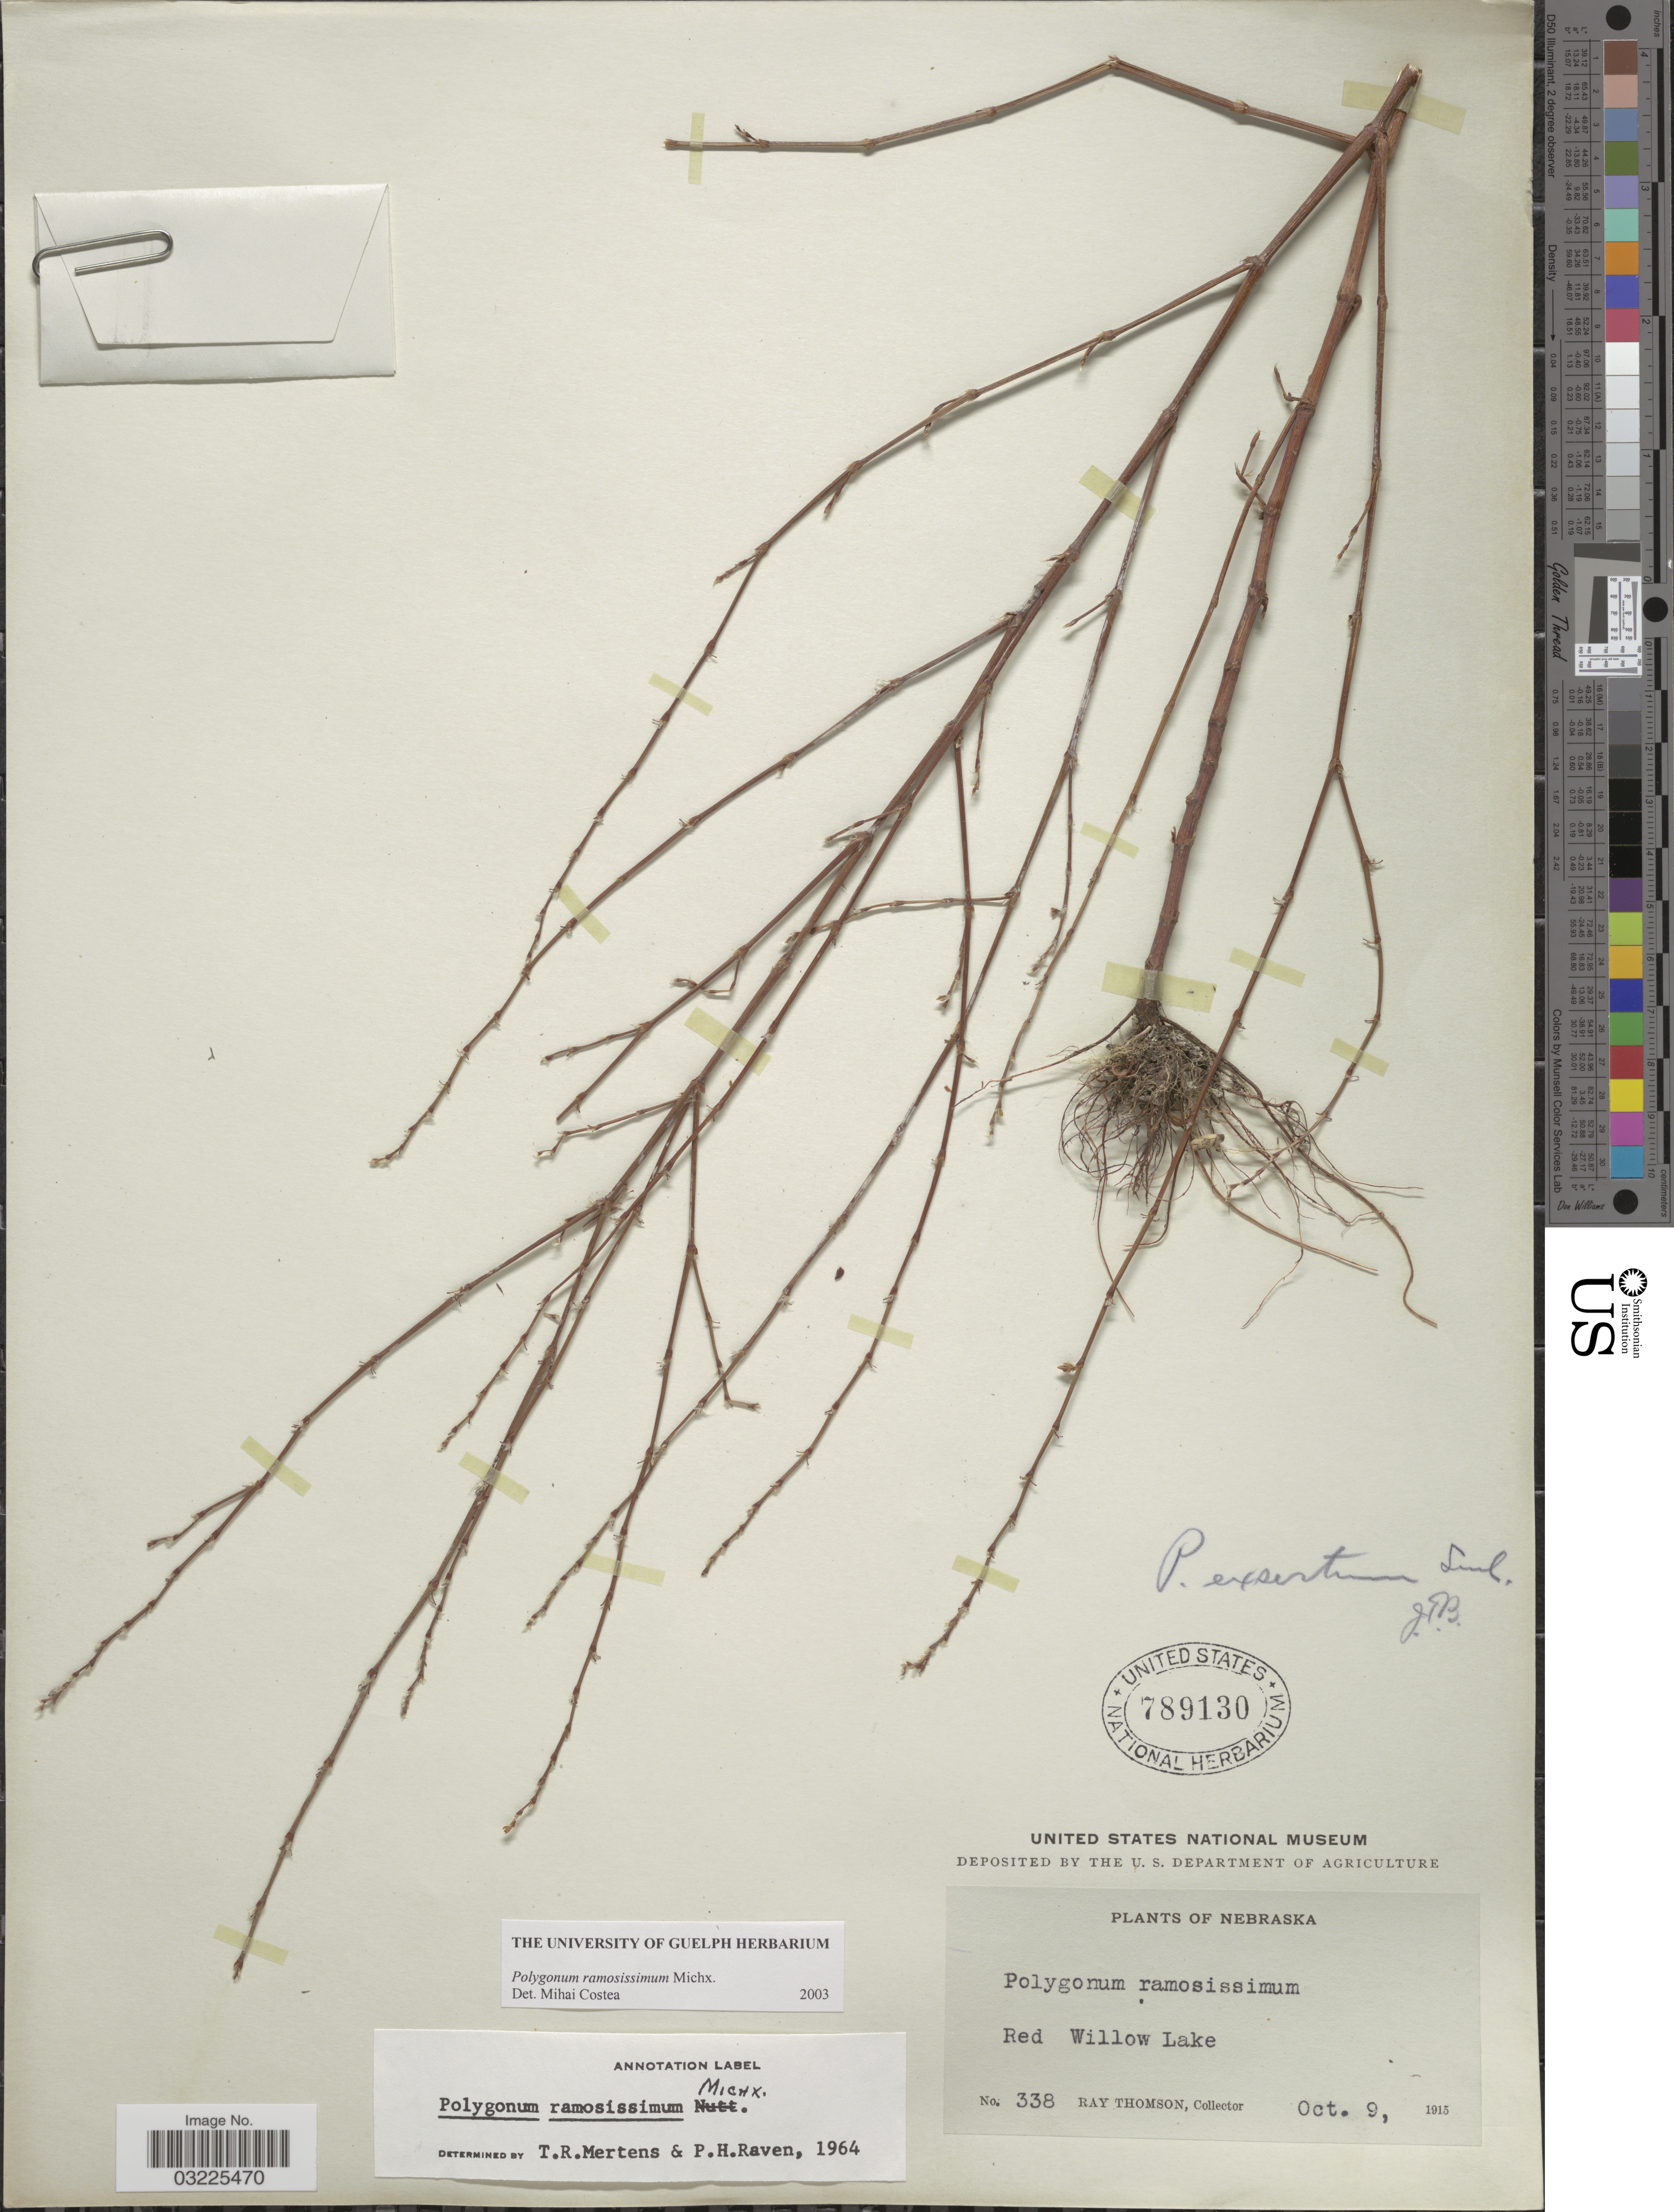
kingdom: Plantae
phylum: Tracheophyta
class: Magnoliopsida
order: Caryophyllales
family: Polygonaceae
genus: Polygonum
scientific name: Polygonum ramosissimum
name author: Michx.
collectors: R. Thomson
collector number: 338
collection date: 1915-10-09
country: United States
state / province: Nebraska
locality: Red Willow Lake.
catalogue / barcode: US 789130